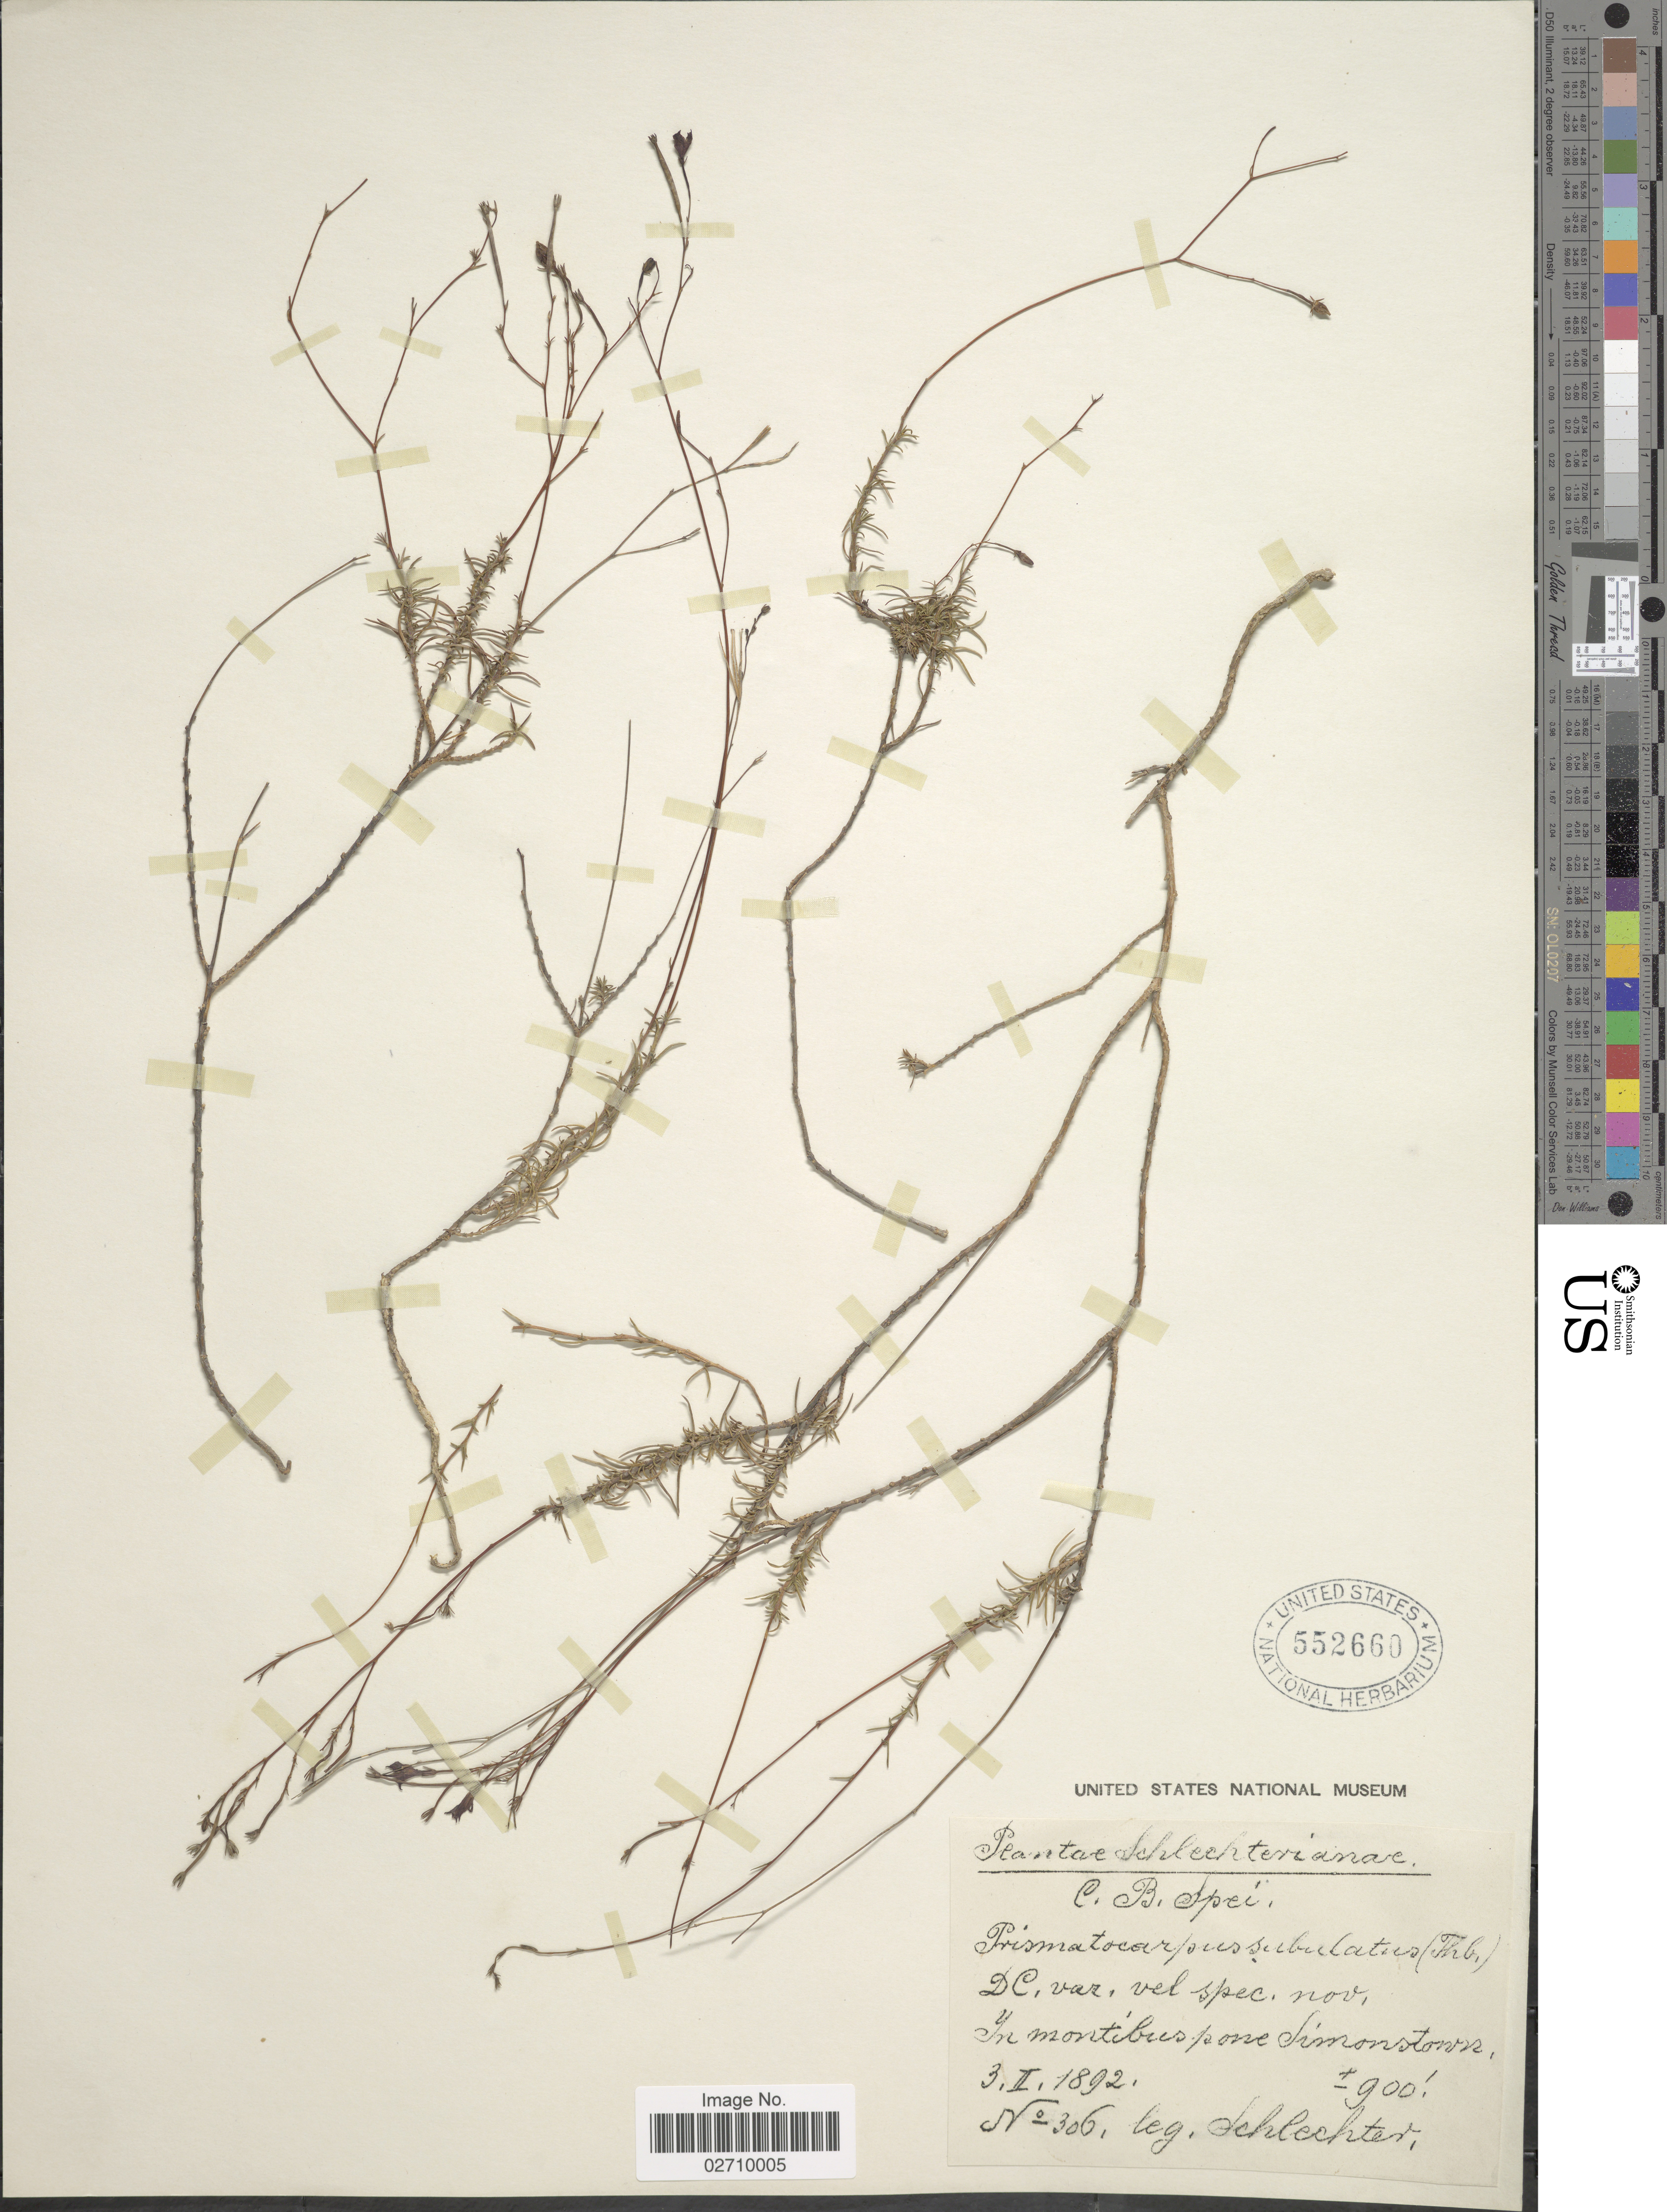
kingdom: Plantae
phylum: Tracheophyta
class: Magnoliopsida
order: Asterales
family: Campanulaceae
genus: Prismatocarpus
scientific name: Prismatocarpus subulatus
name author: (Thunb.) A. DC.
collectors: Schlechter, --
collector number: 306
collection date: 1892-02-03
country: South Africa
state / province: Western Cape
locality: C.B. Spei. In montibus pone Simonstown.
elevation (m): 274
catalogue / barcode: US 552660